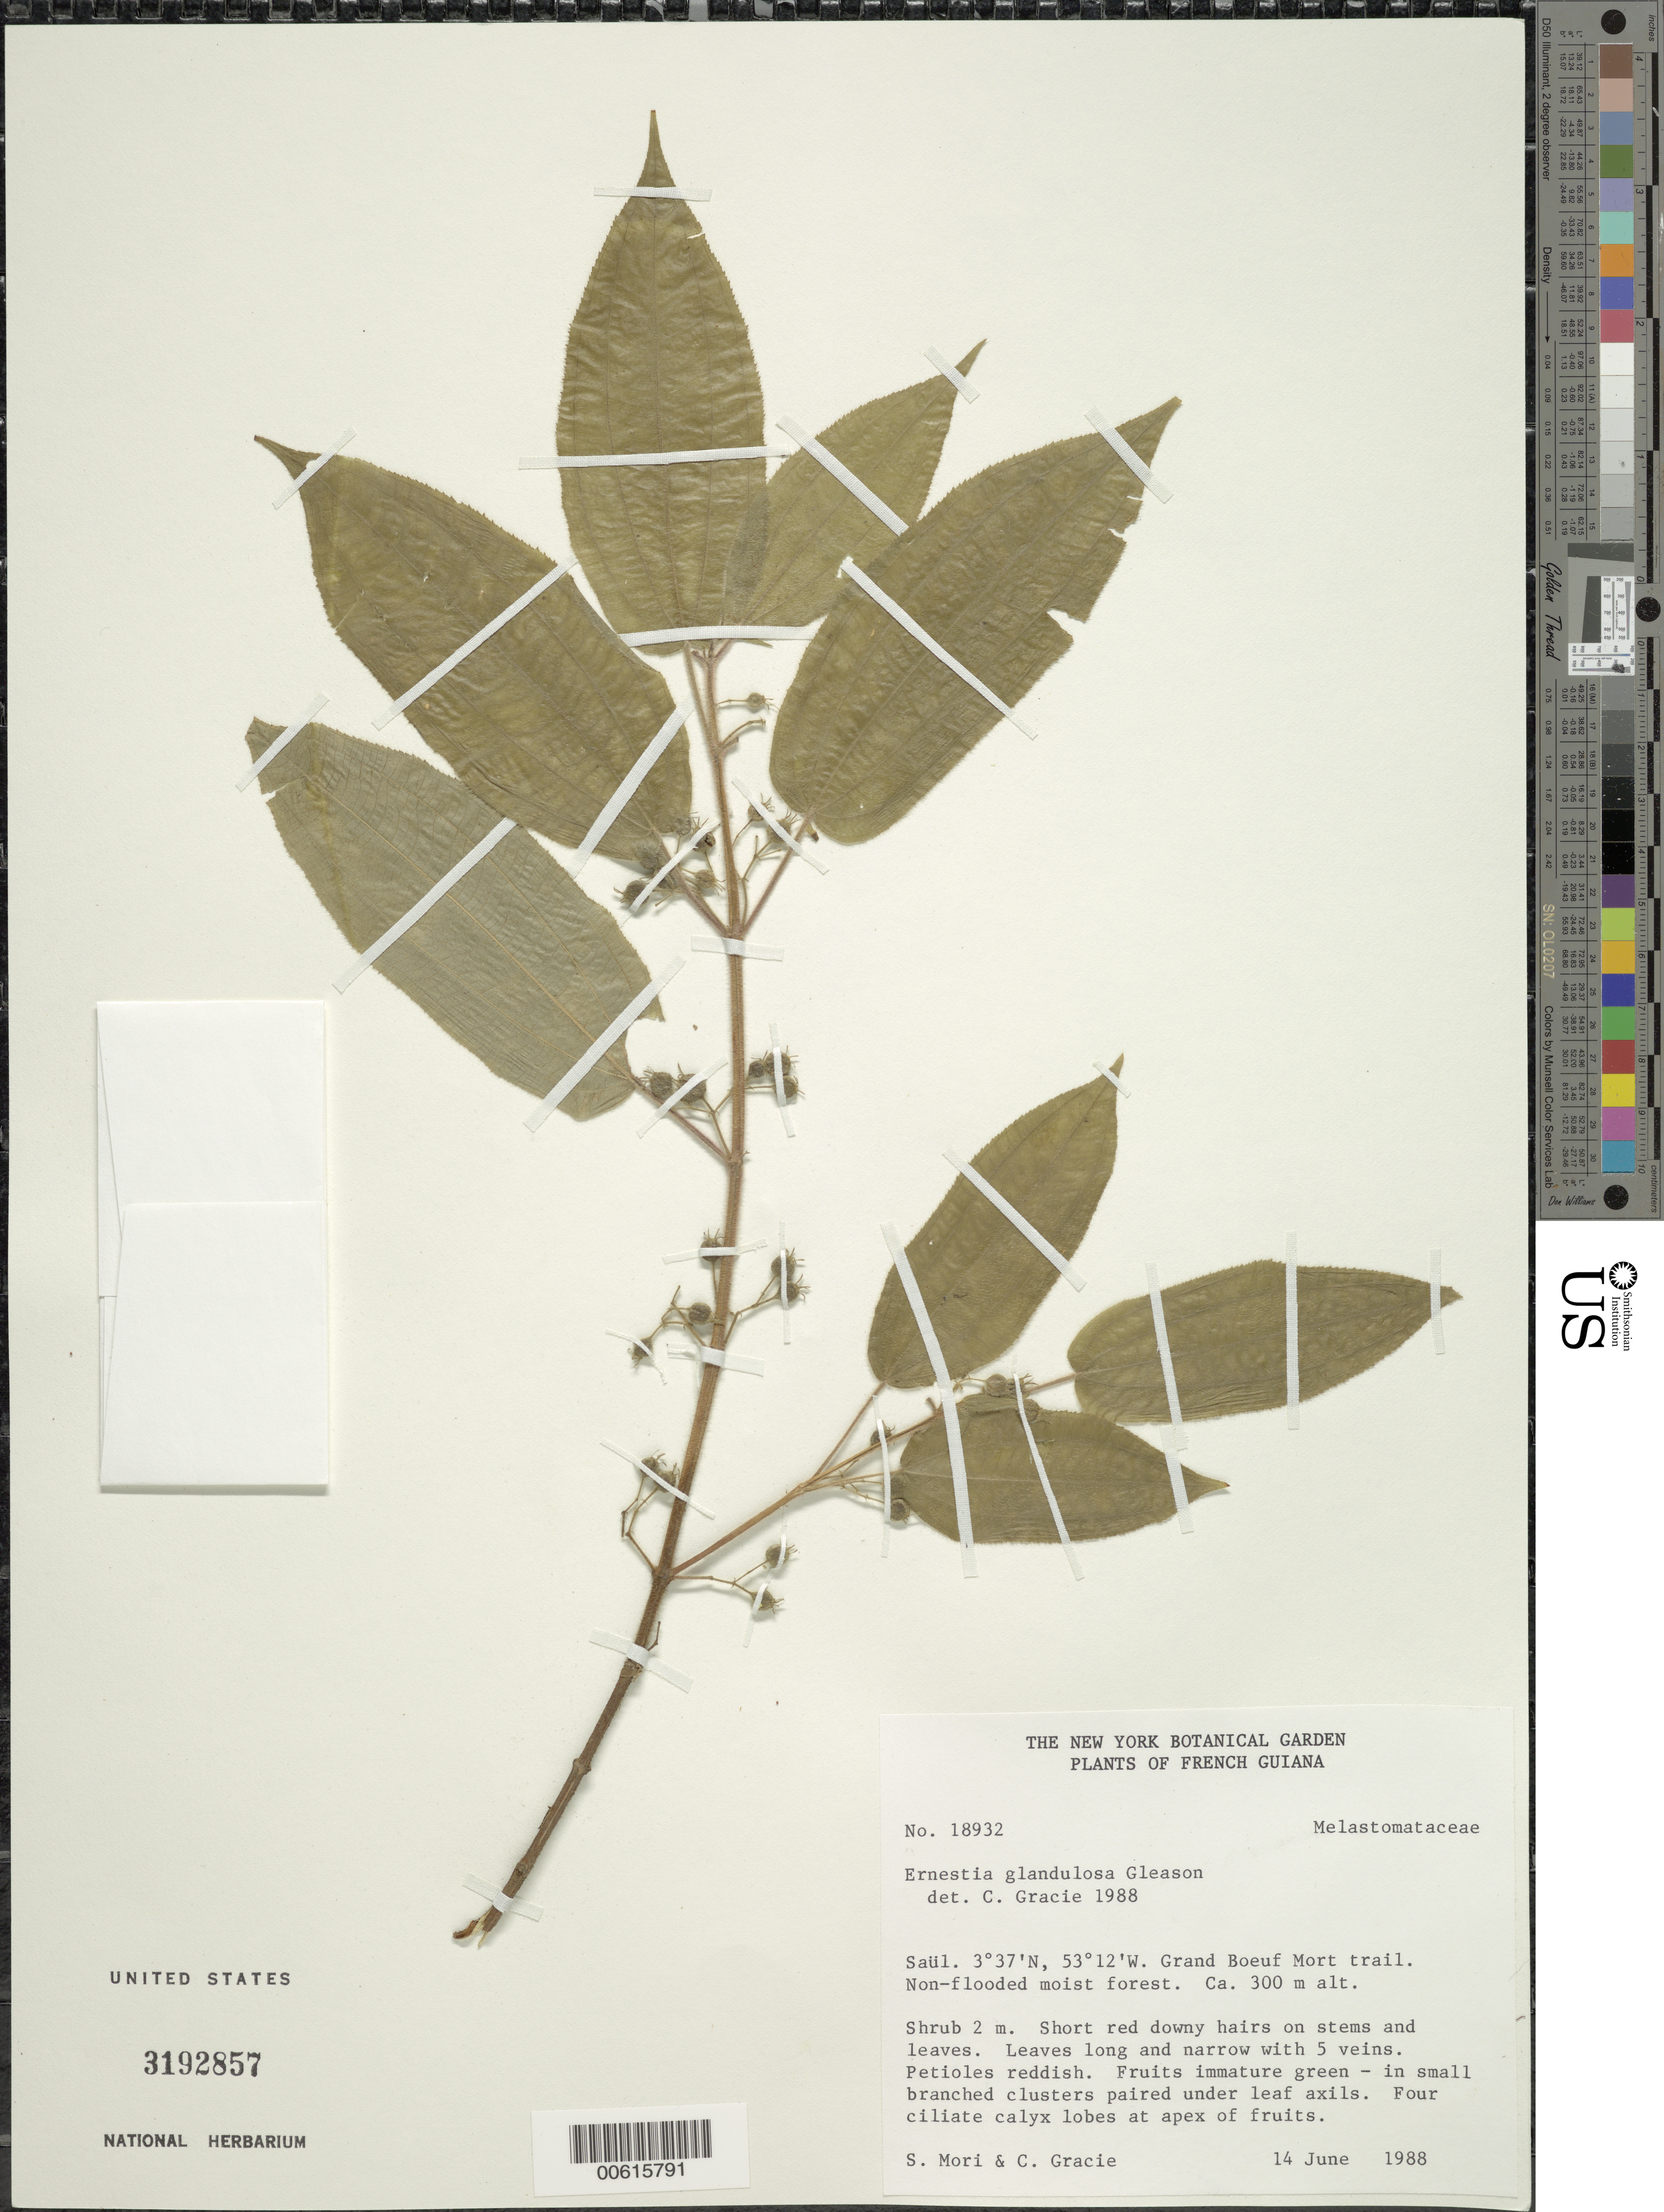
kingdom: Plantae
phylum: Tracheophyta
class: Magnoliopsida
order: Myrtales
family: Melastomataceae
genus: Pseudoernestia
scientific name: Pseudoernestia glandulosa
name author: (Gleason) M.J. Rocha & P.J.F. Guim.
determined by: Nunes da Silva, Diego, (RB), Jardim Botanico do Rio de Janeiro - Herbario (BRAZIL)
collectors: S. Mori & C. A. Gracie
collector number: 18932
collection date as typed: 14-Jun-88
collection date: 1988-06-14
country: French Guiana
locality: Saül, Grand Boeuf Mort trail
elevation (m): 300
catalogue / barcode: US 3192857